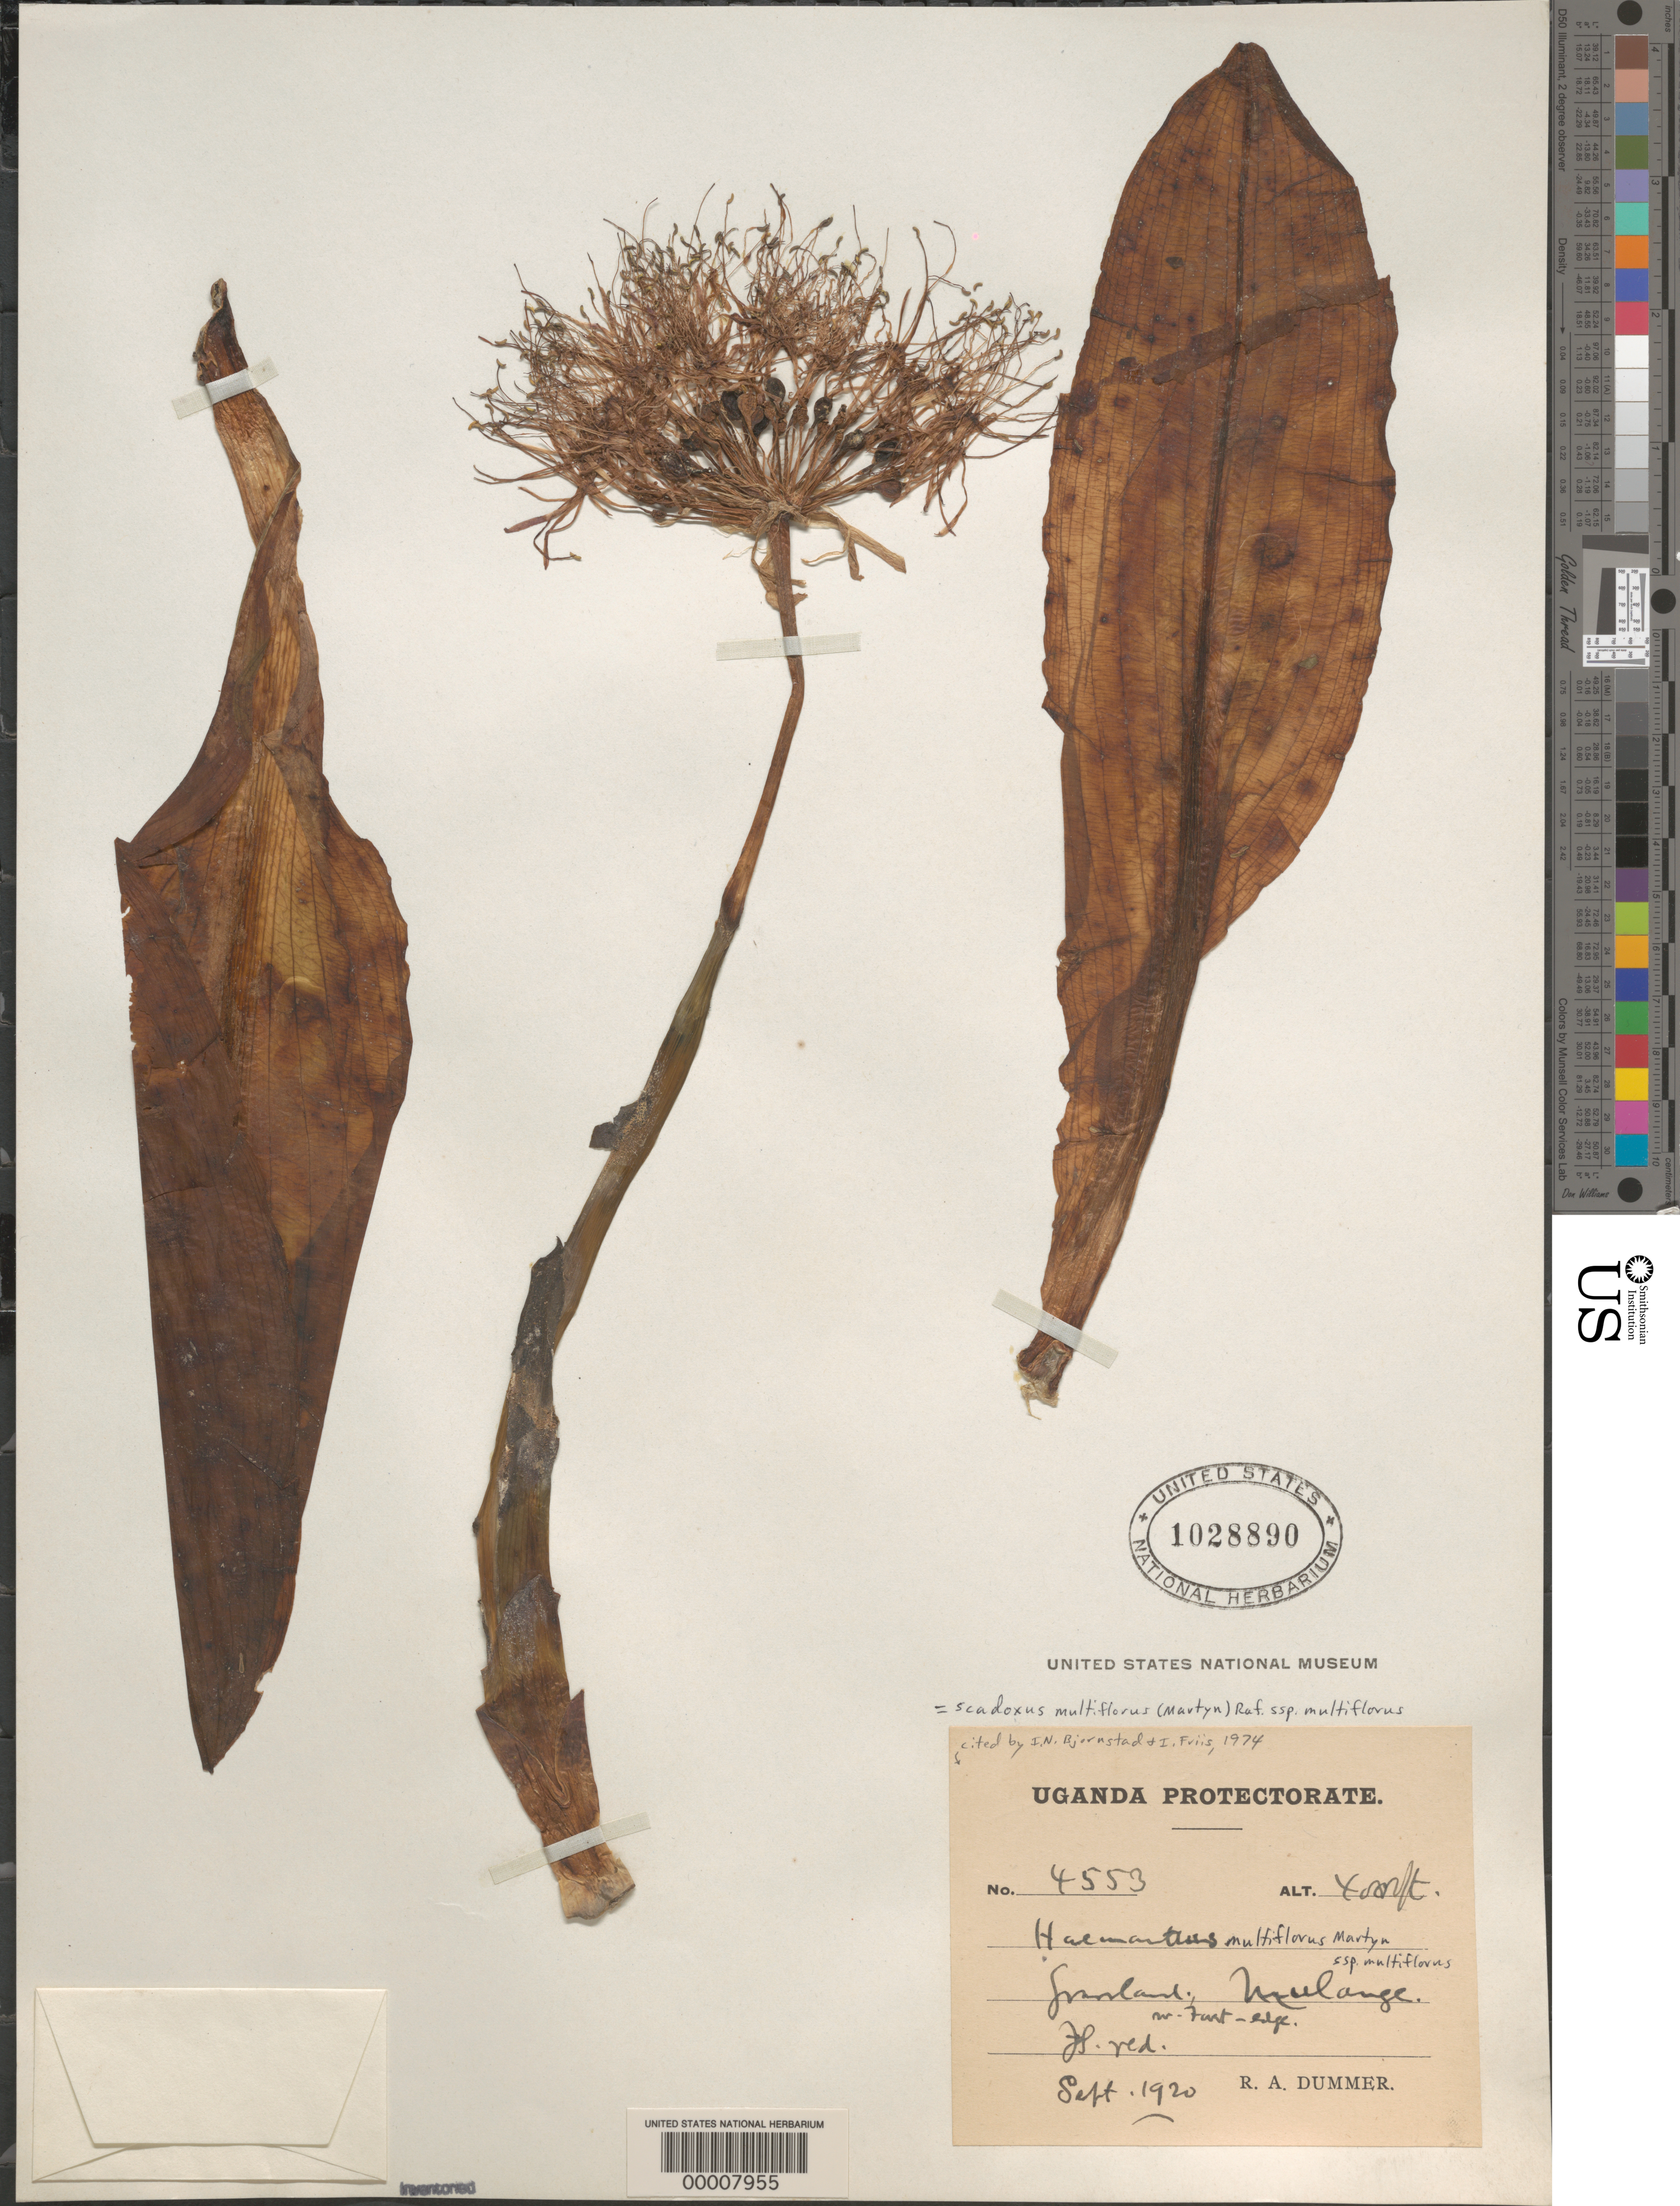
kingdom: Plantae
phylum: Tracheophyta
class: Liliopsida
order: Asparagales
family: Amaryllidaceae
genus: Scadoxus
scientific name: Scadoxus multiflorus subsp. multiflorus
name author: (Martyn) Raf.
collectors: R. Dümmer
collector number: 4553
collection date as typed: Sep 1920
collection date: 1920-09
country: Uganda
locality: Mulange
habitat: Grassland, near forest edge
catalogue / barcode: US 1028890